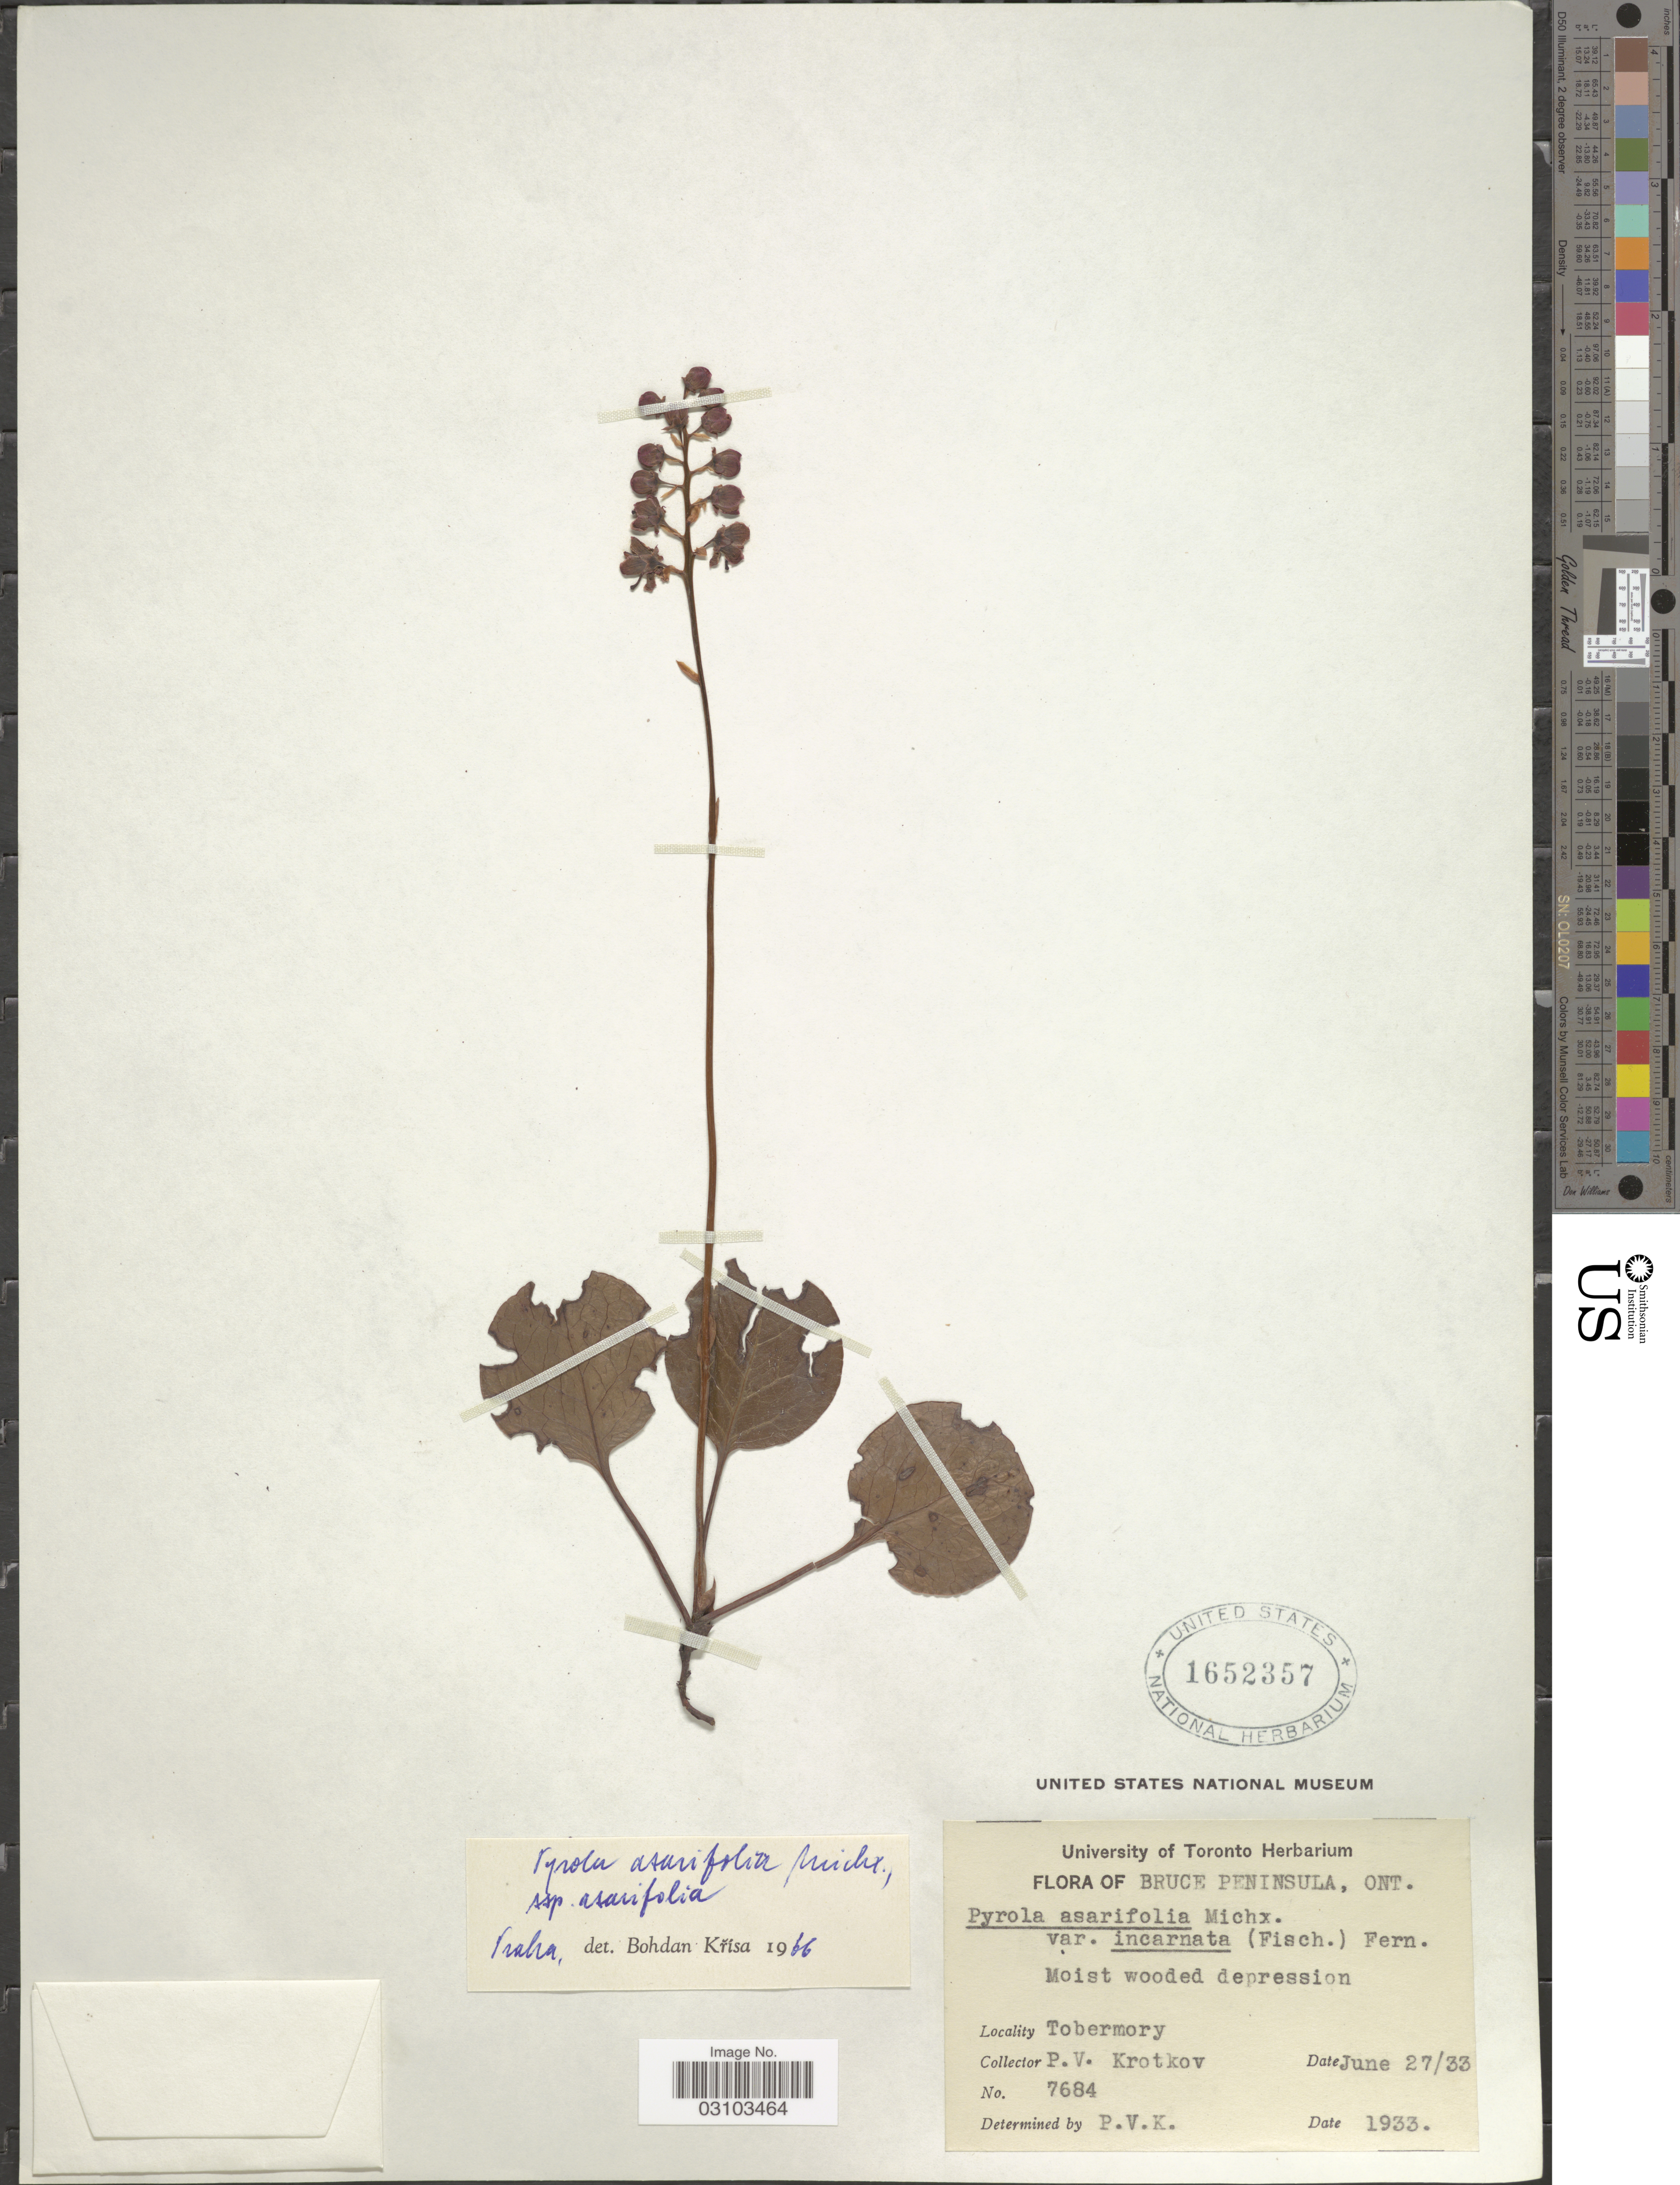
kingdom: Plantae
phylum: Tracheophyta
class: Magnoliopsida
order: Ericales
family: Ericaceae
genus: Pyrola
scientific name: Pyrola asarifolia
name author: Michx.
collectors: P. V. Krotkov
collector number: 7684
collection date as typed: Transcribed d/m/y: 27/6/33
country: Canada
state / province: Ontario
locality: Bruce Peninsula, Tobermory.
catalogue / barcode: US 1652357